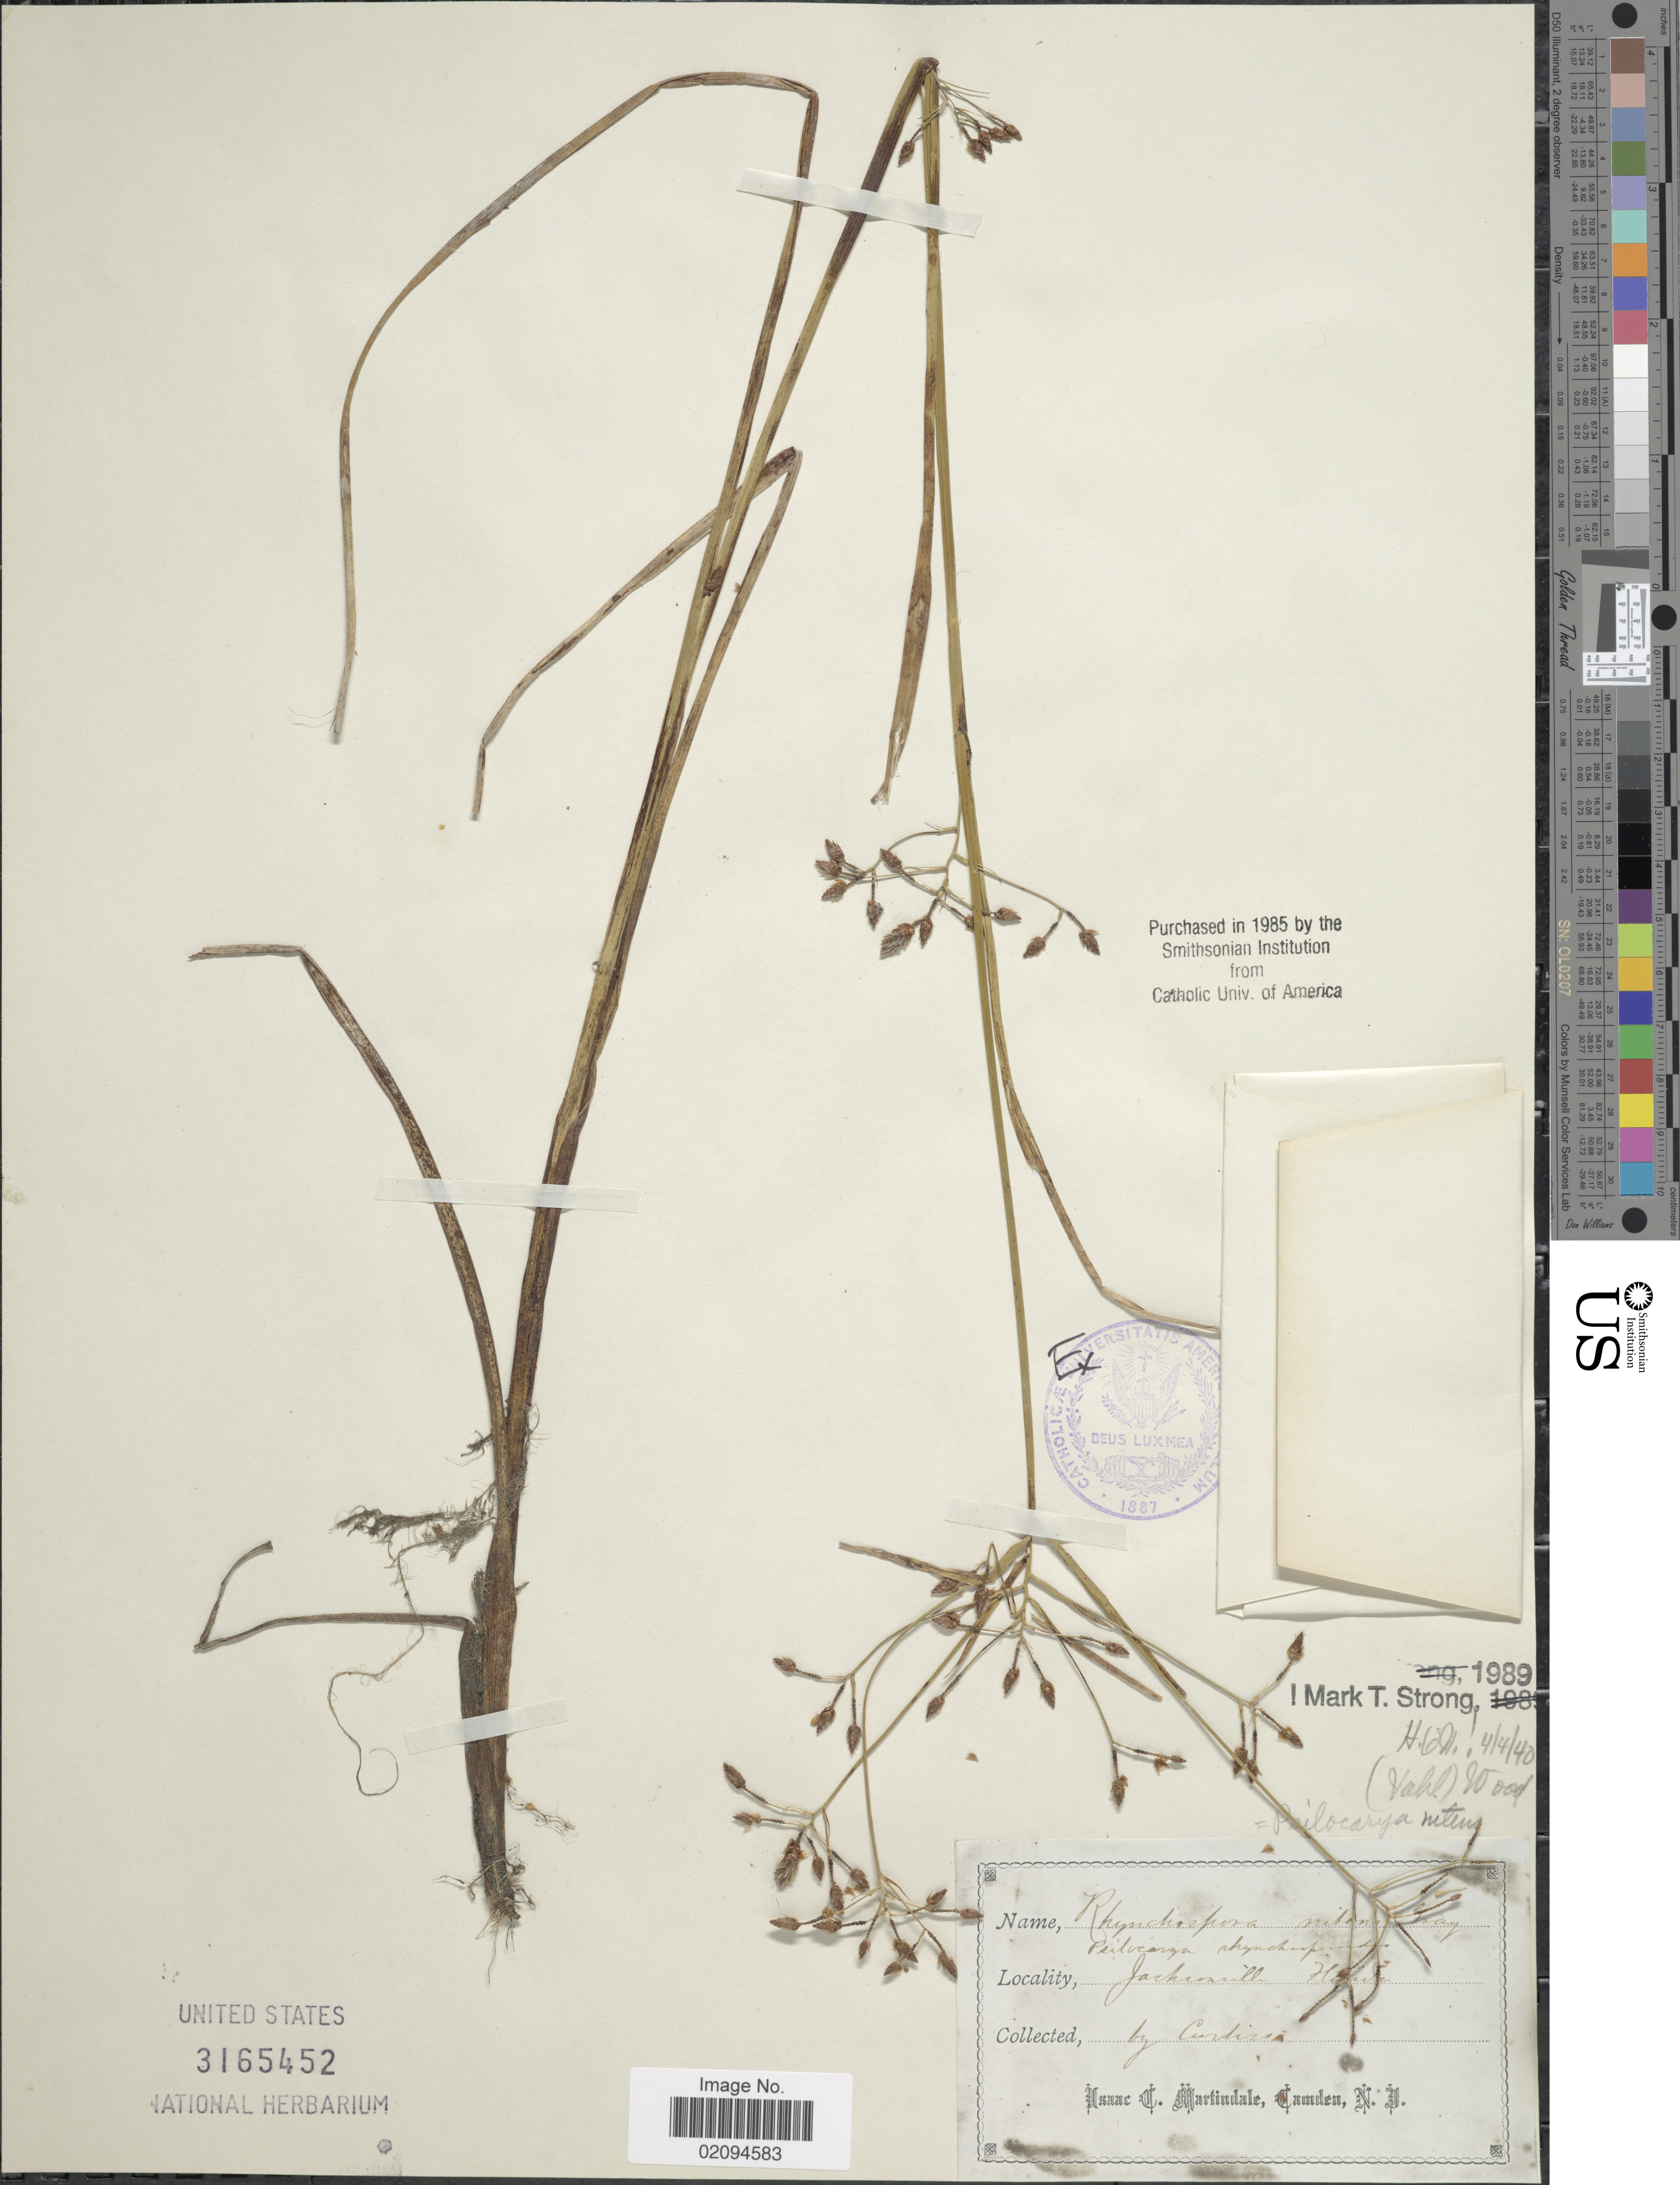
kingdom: Plantae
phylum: Tracheophyta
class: Liliopsida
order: Poales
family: Cyperaceae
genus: Rhynchospora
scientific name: Rhynchospora nitens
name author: (Vahl) A. Gray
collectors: -. Curtiss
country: United States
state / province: Florida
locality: Jacksonville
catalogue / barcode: US 3165452